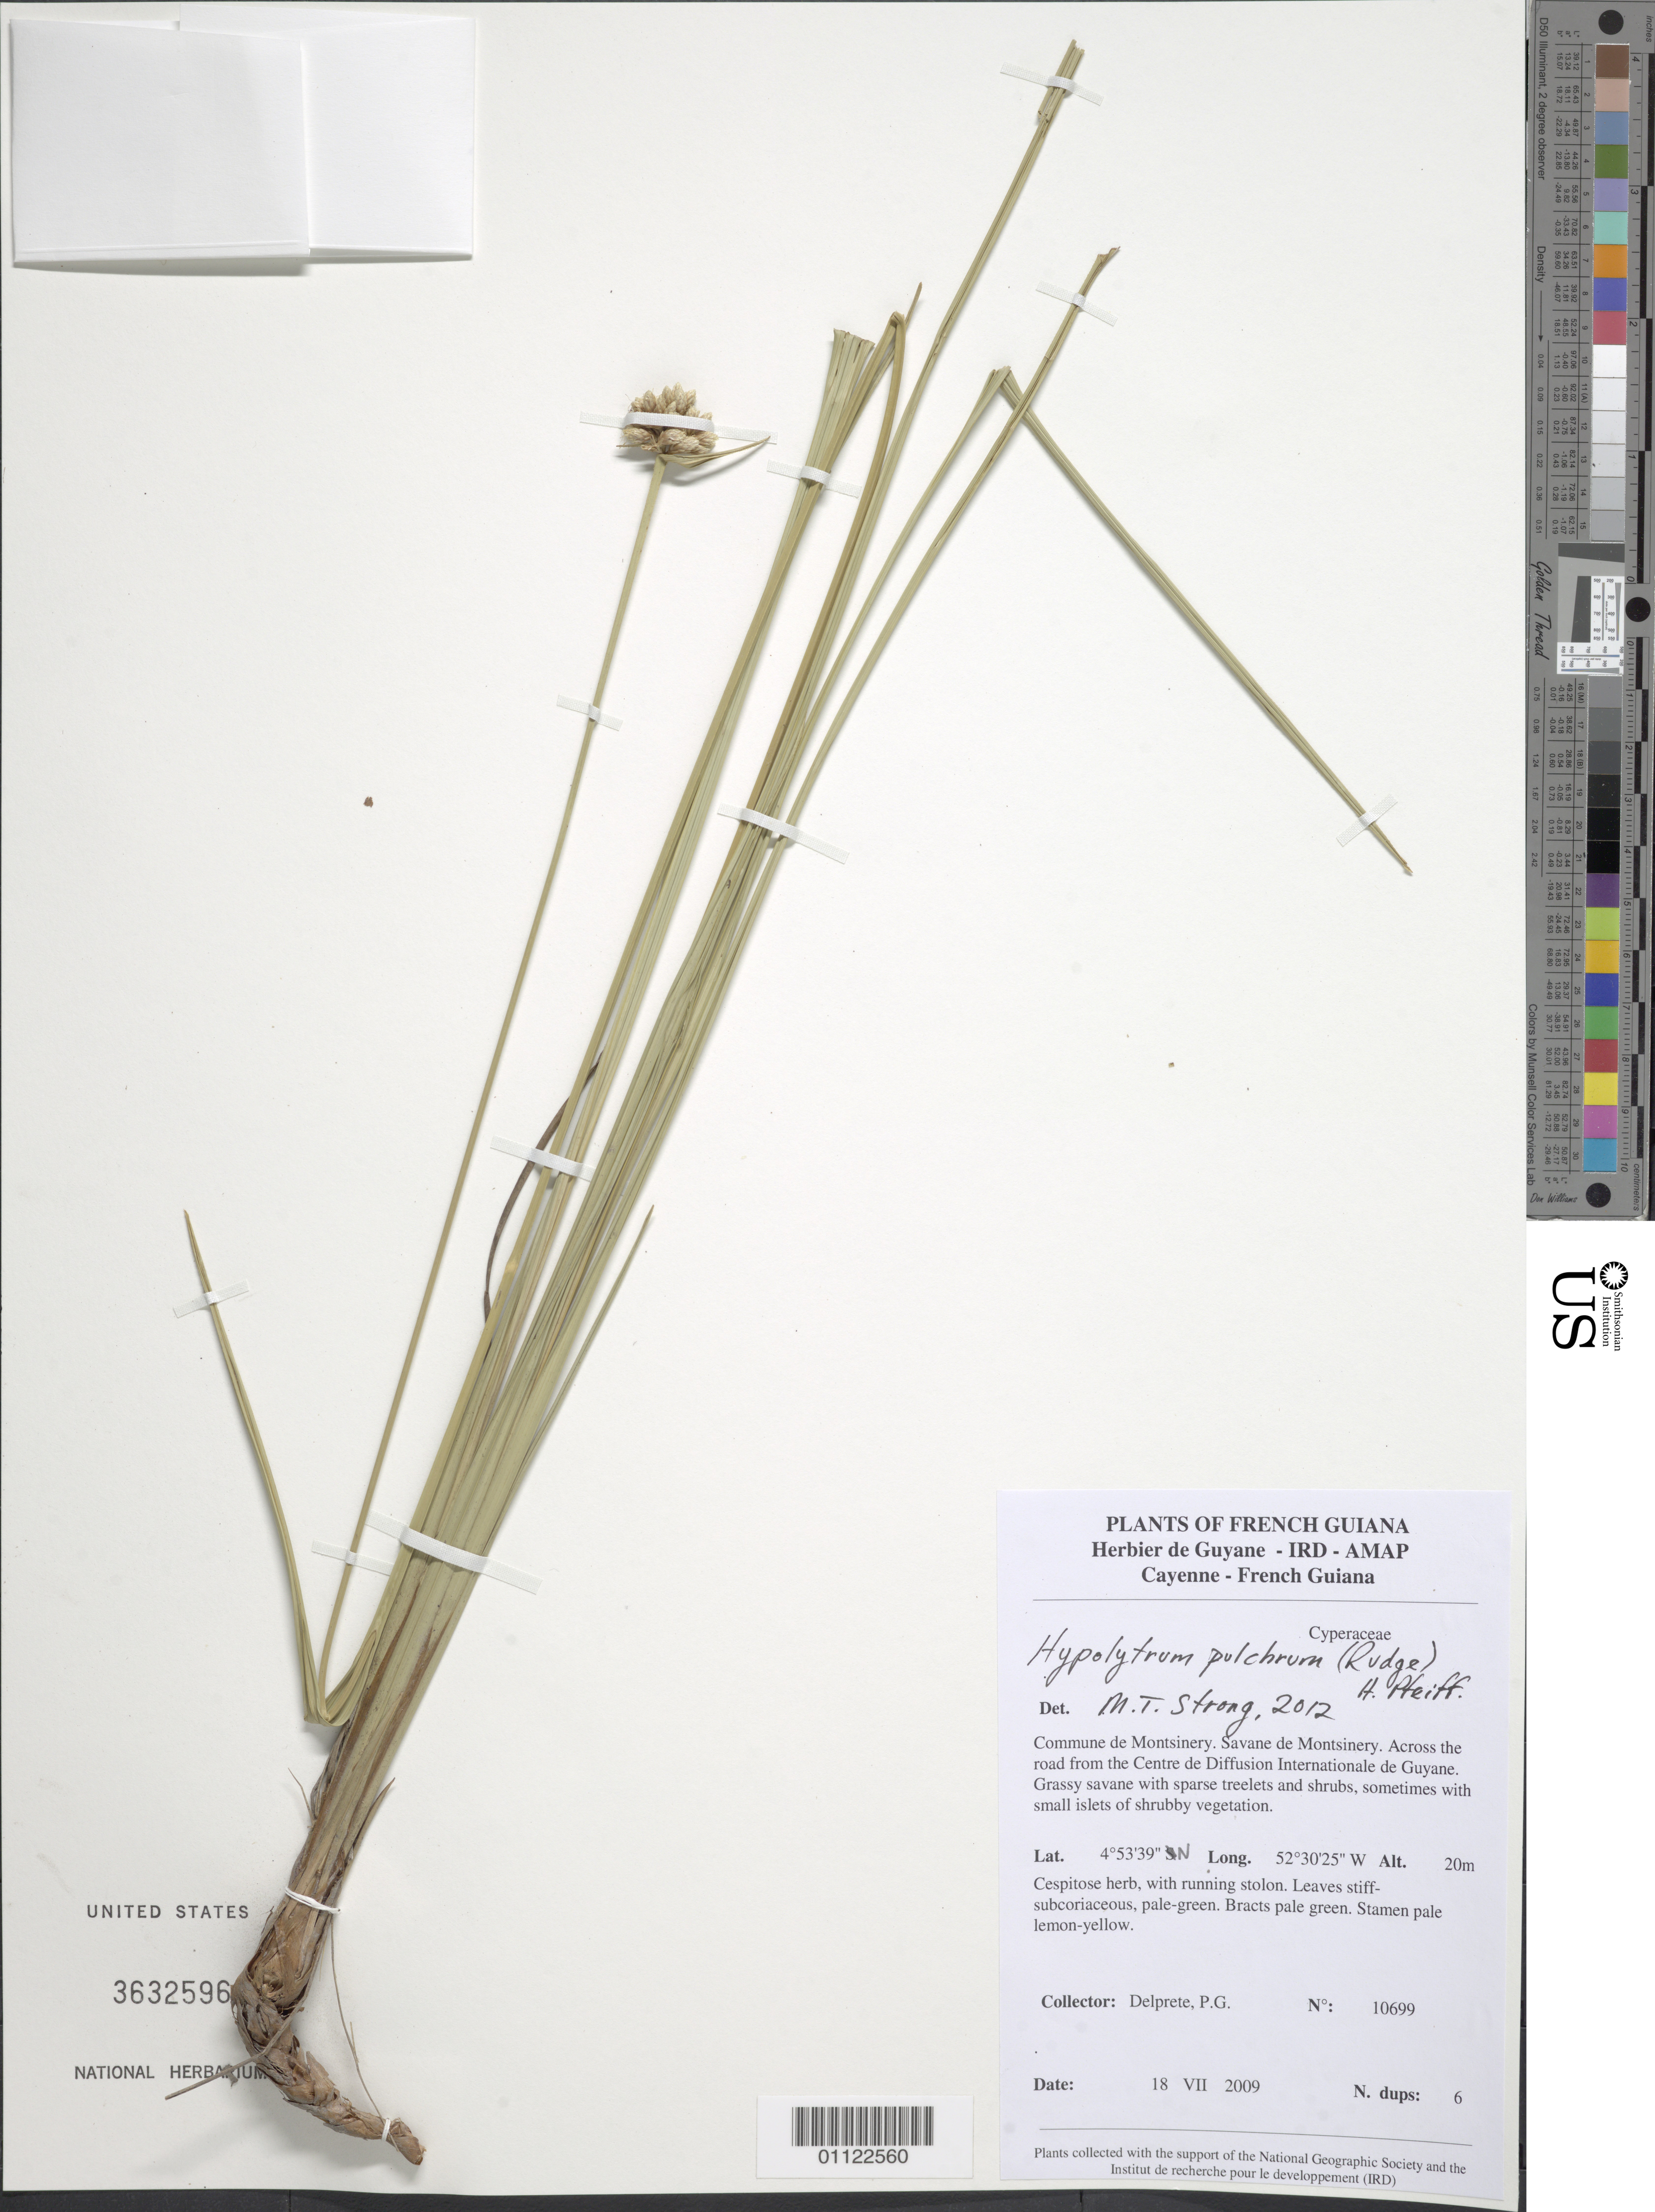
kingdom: Plantae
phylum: Tracheophyta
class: Liliopsida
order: Poales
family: Cyperaceae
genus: Hypolytrum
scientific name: Hypolytrum pulchrum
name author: (Rudge) H. Pfeiff.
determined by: Strong, M. T., (US), Smithsonian Institution - National Museum of Natural History (UNITED STATES)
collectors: P. G. Delprete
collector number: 10699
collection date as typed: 18-Jul-09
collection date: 2009-07-18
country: French Guiana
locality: Commune de Montsinery. Savane de Montsinery. Across theroad from the Centre de Diffusion Internationale de Guyane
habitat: Grassy savane with sparse treelets and shrubs, sometimes with small islets of shrubby vegetation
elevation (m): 20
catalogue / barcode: US 3632596